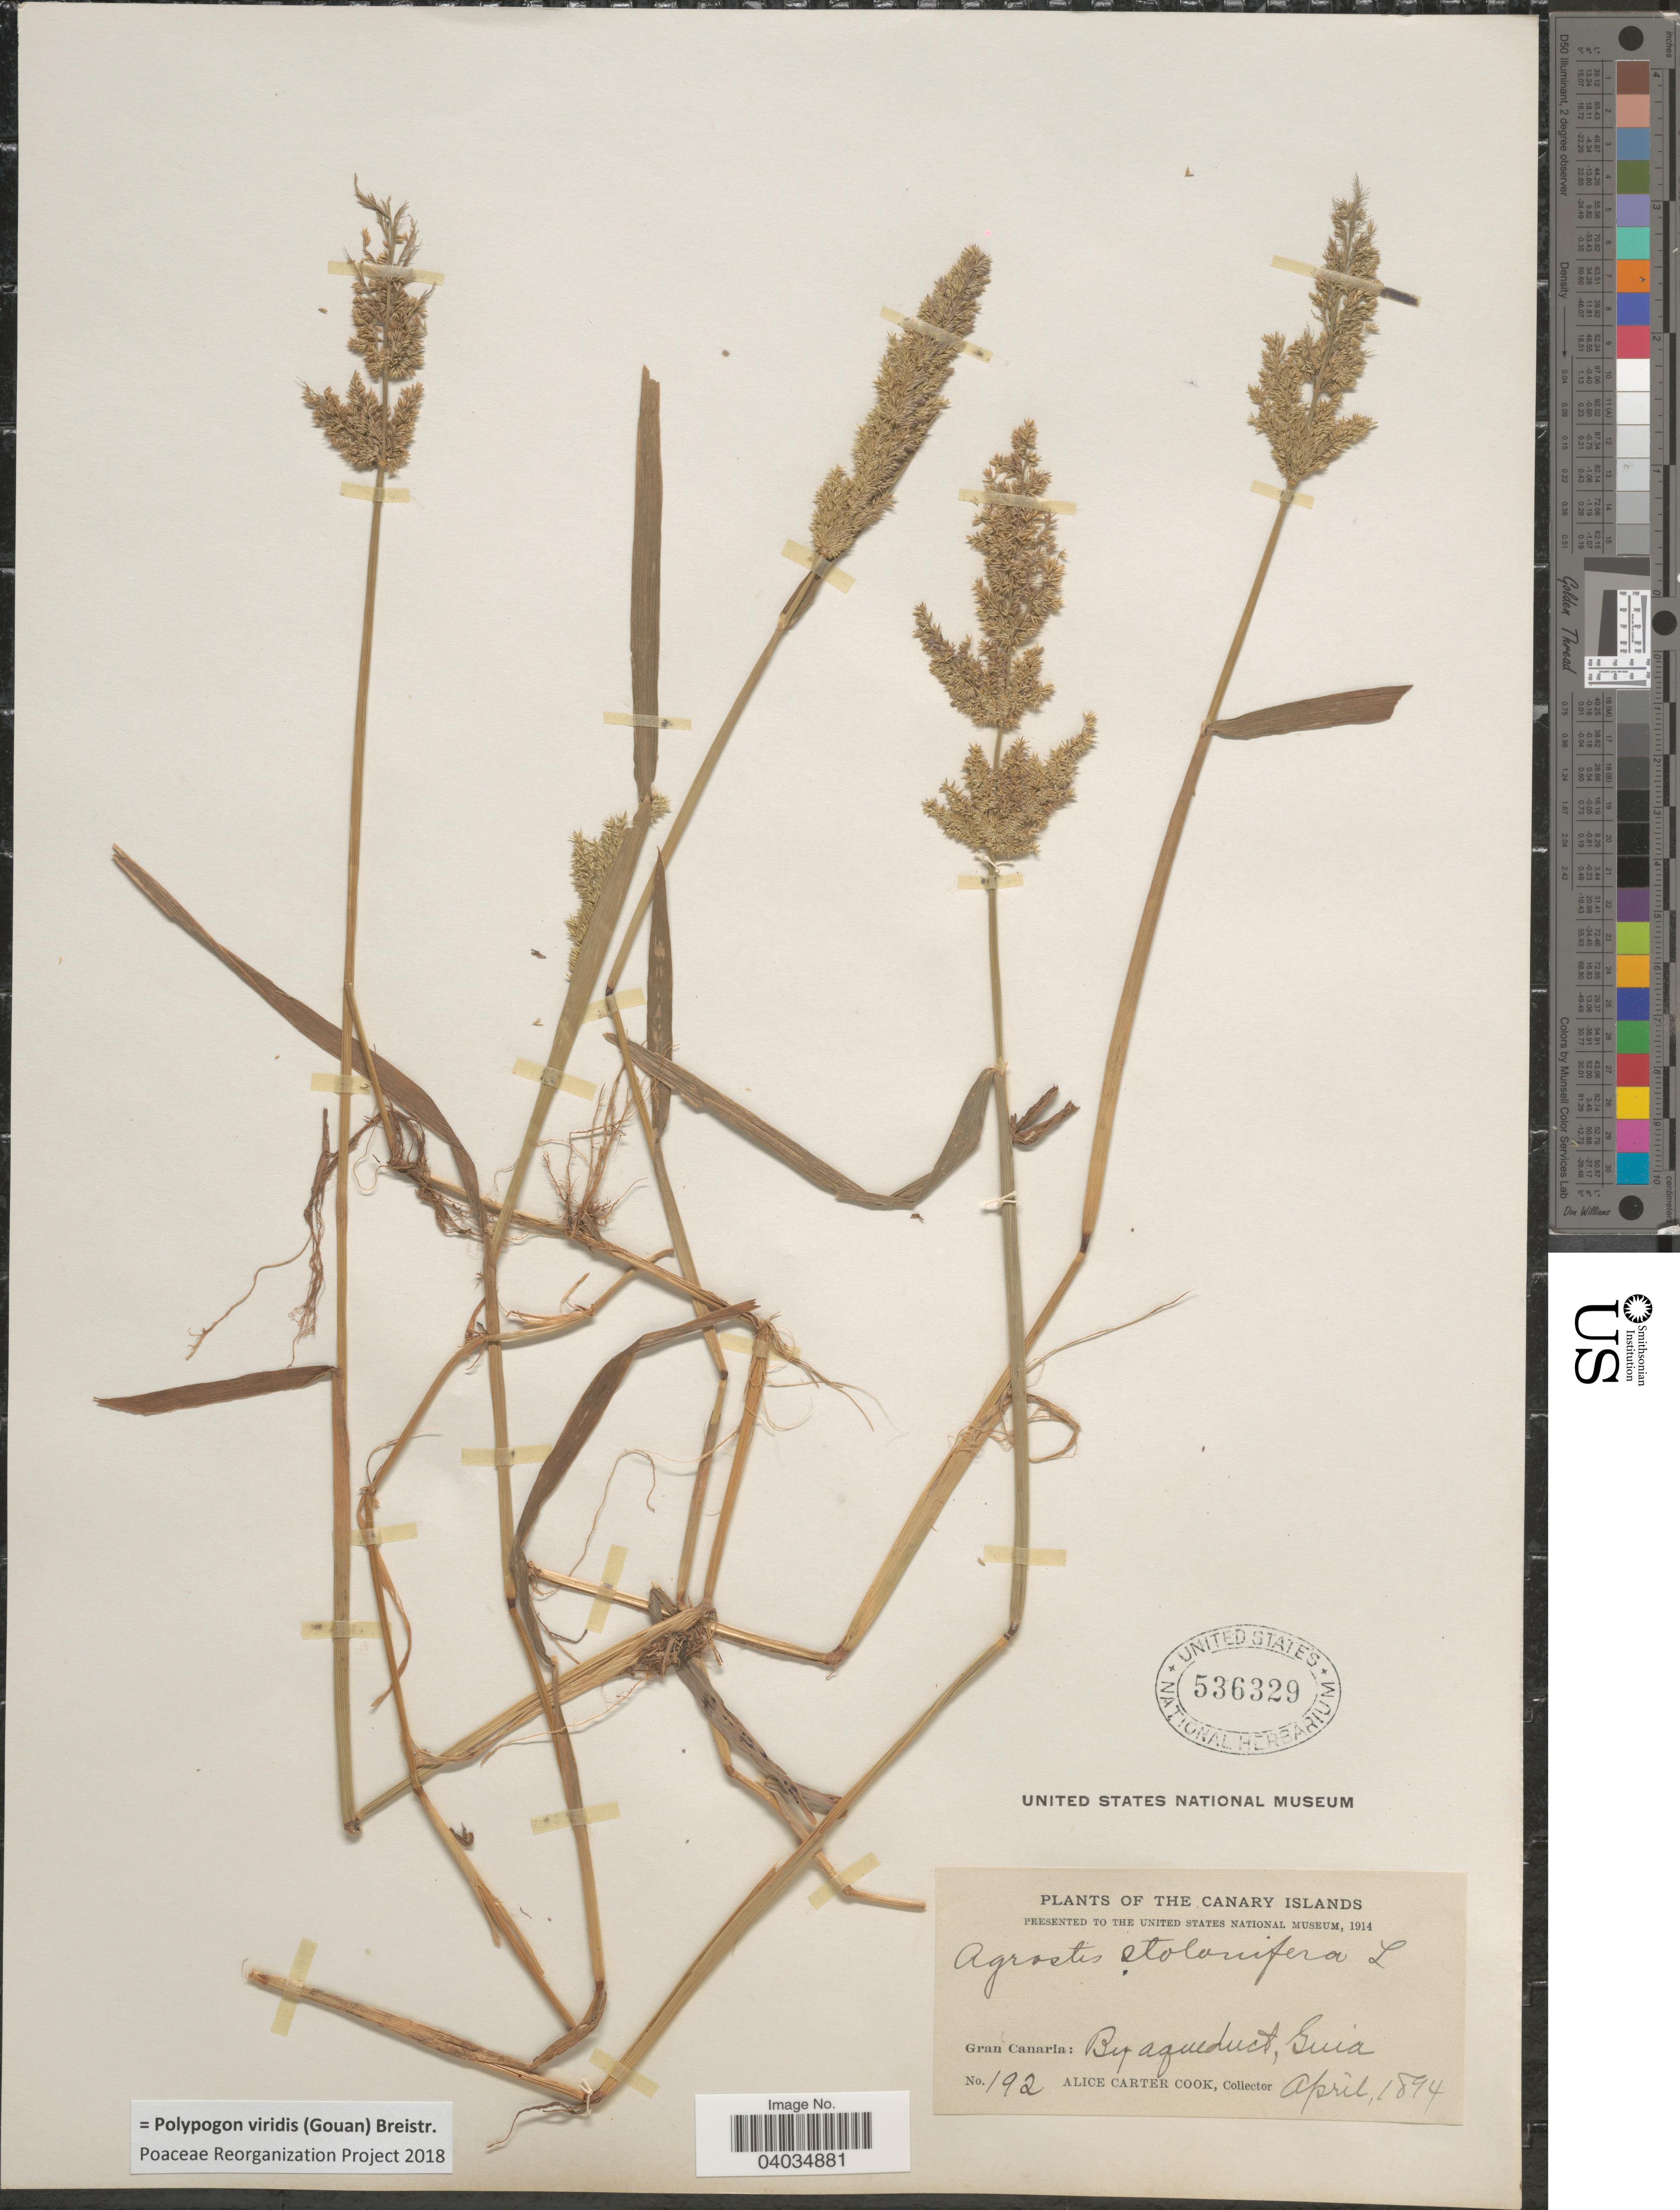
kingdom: Plantae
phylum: Tracheophyta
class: Liliopsida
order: Poales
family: Poaceae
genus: Polypogon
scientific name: Polypogon viridis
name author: (Gouan) Breistroffer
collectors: Alice C. Cook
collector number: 192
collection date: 1894-04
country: Spain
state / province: Canarias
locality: The Canary Islands. Gran Canaria: by Aqueduct, Guia.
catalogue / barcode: US 536329